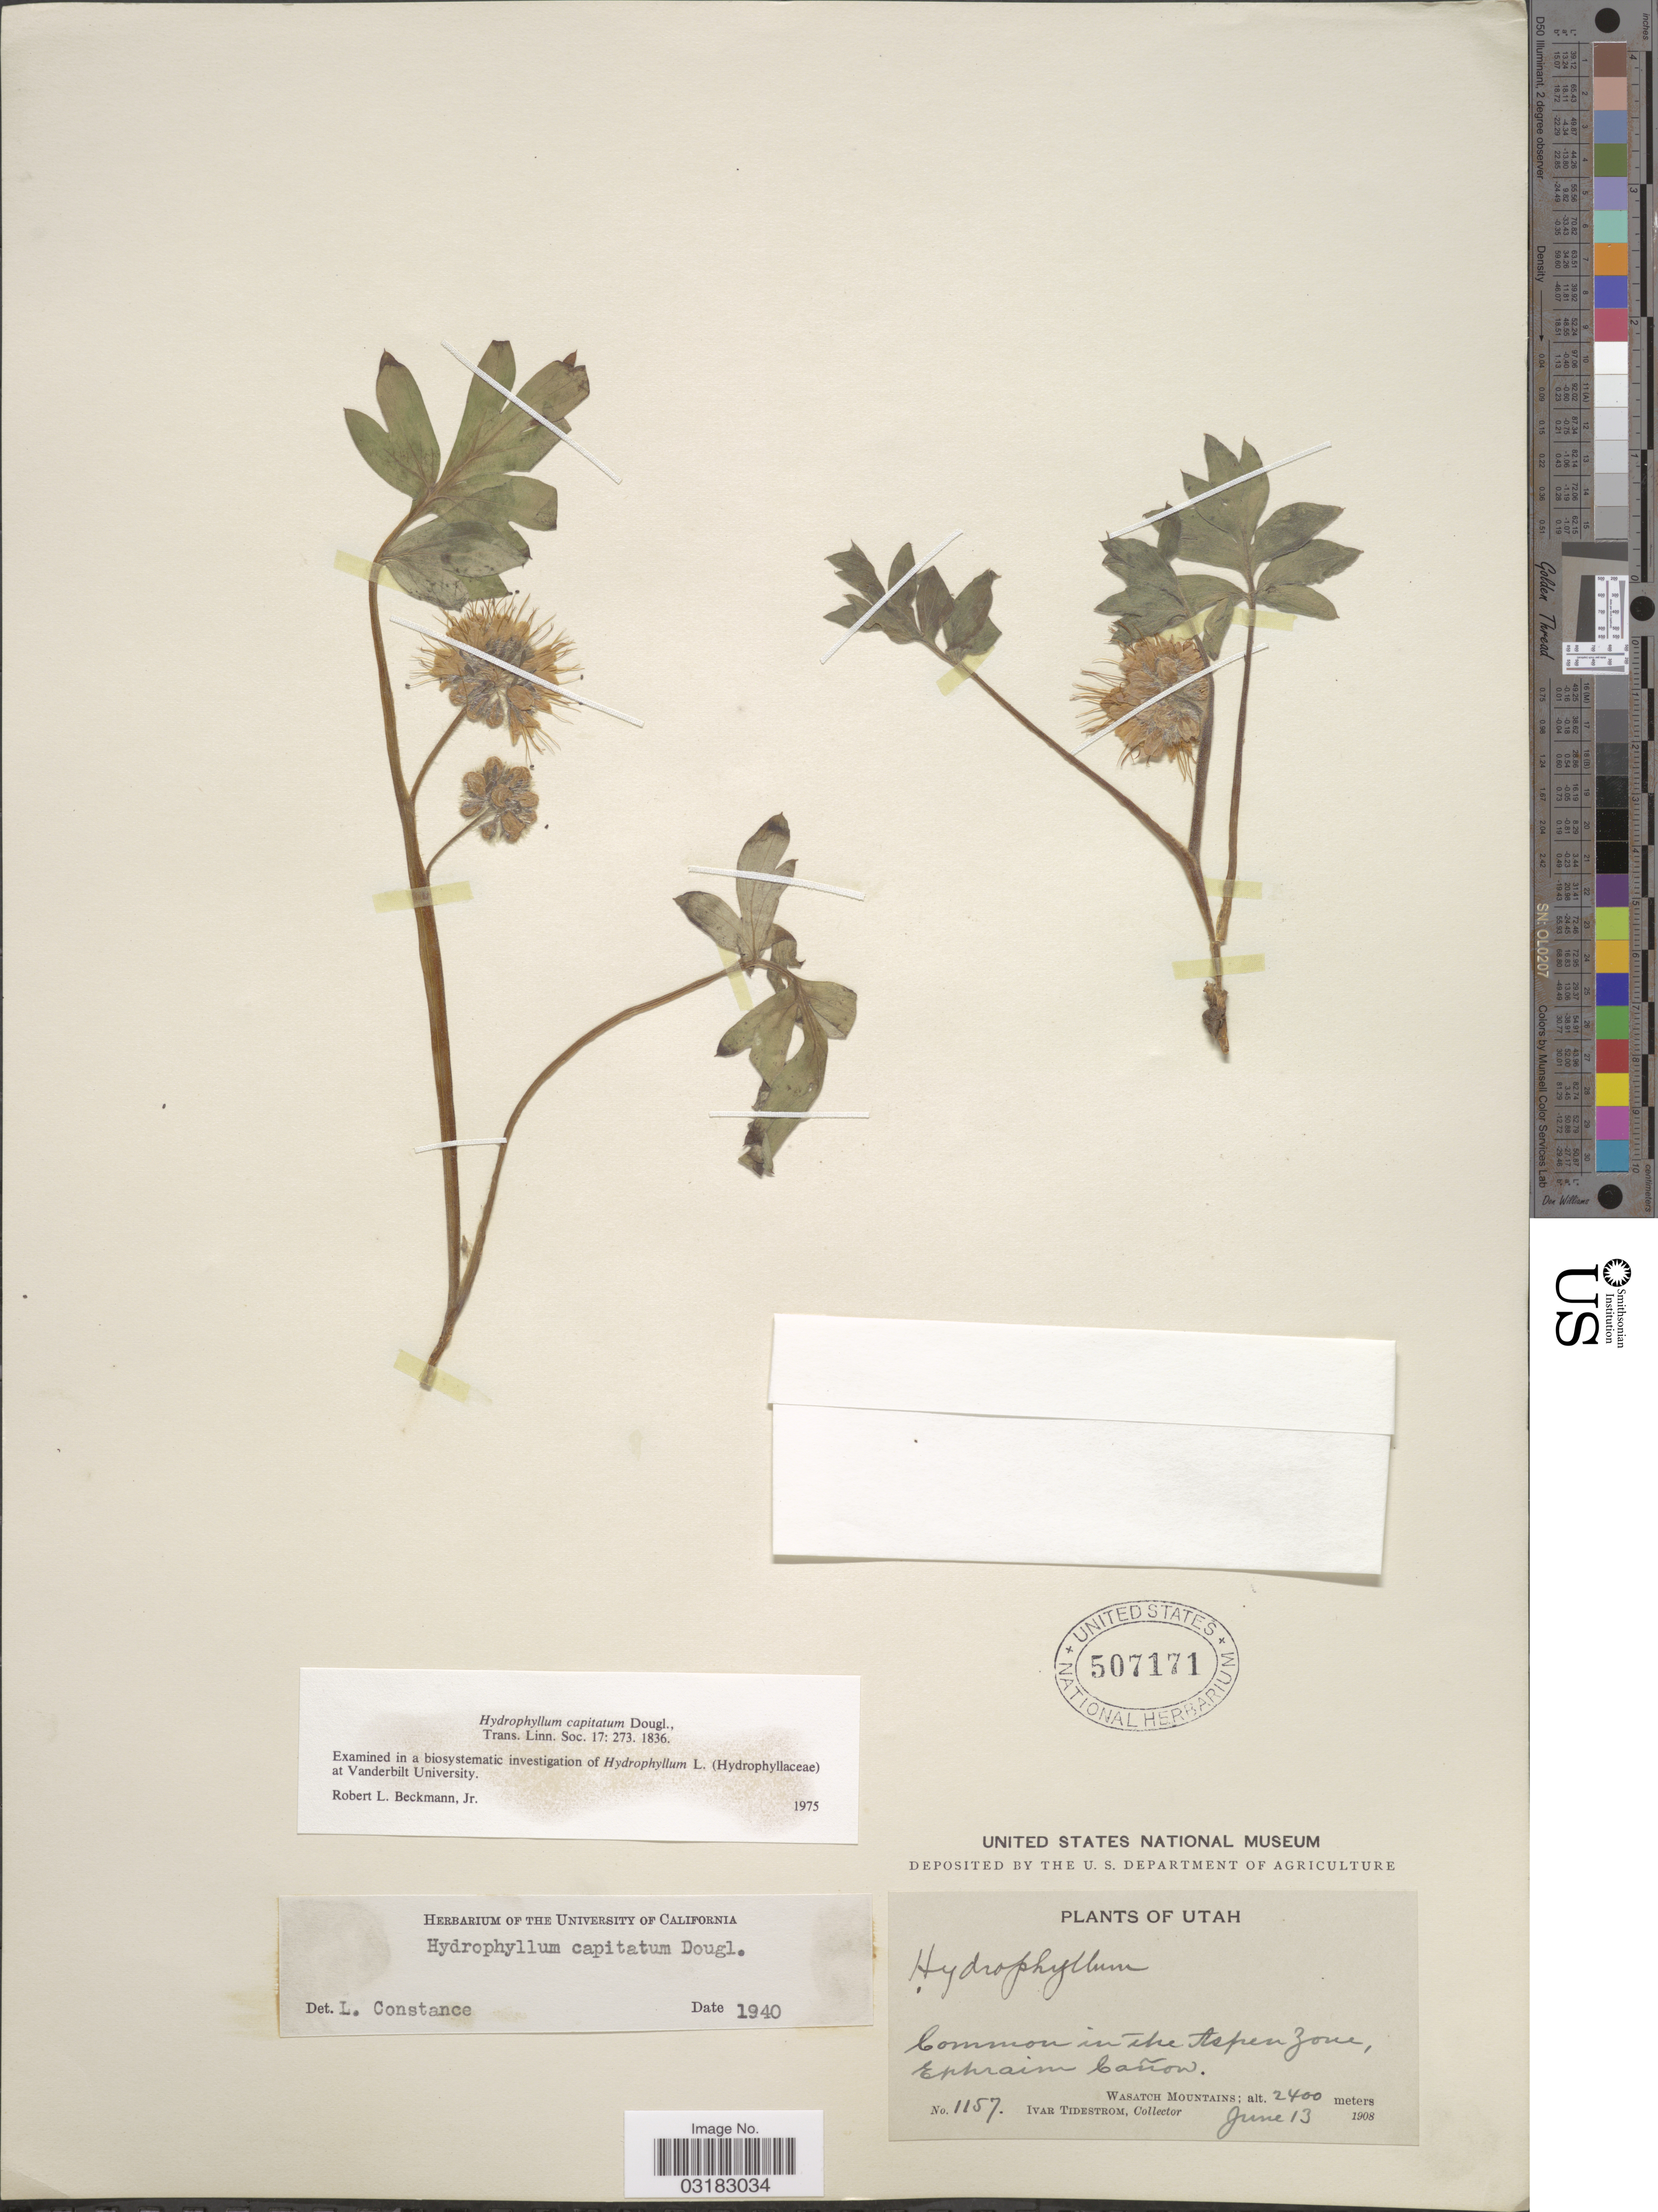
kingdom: Plantae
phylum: Tracheophyta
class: Magnoliopsida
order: Boraginales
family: Hydrophyllaceae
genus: Hydrophyllum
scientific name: Hydrophyllum capitatum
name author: Douglas ex Benth.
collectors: I. F. Tidestrom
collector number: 1157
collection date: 1908-06-13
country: United States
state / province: Utah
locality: The Aspen Zone. Ephraim Cañon. Wasatch Mountains.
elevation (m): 2400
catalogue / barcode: US 507171